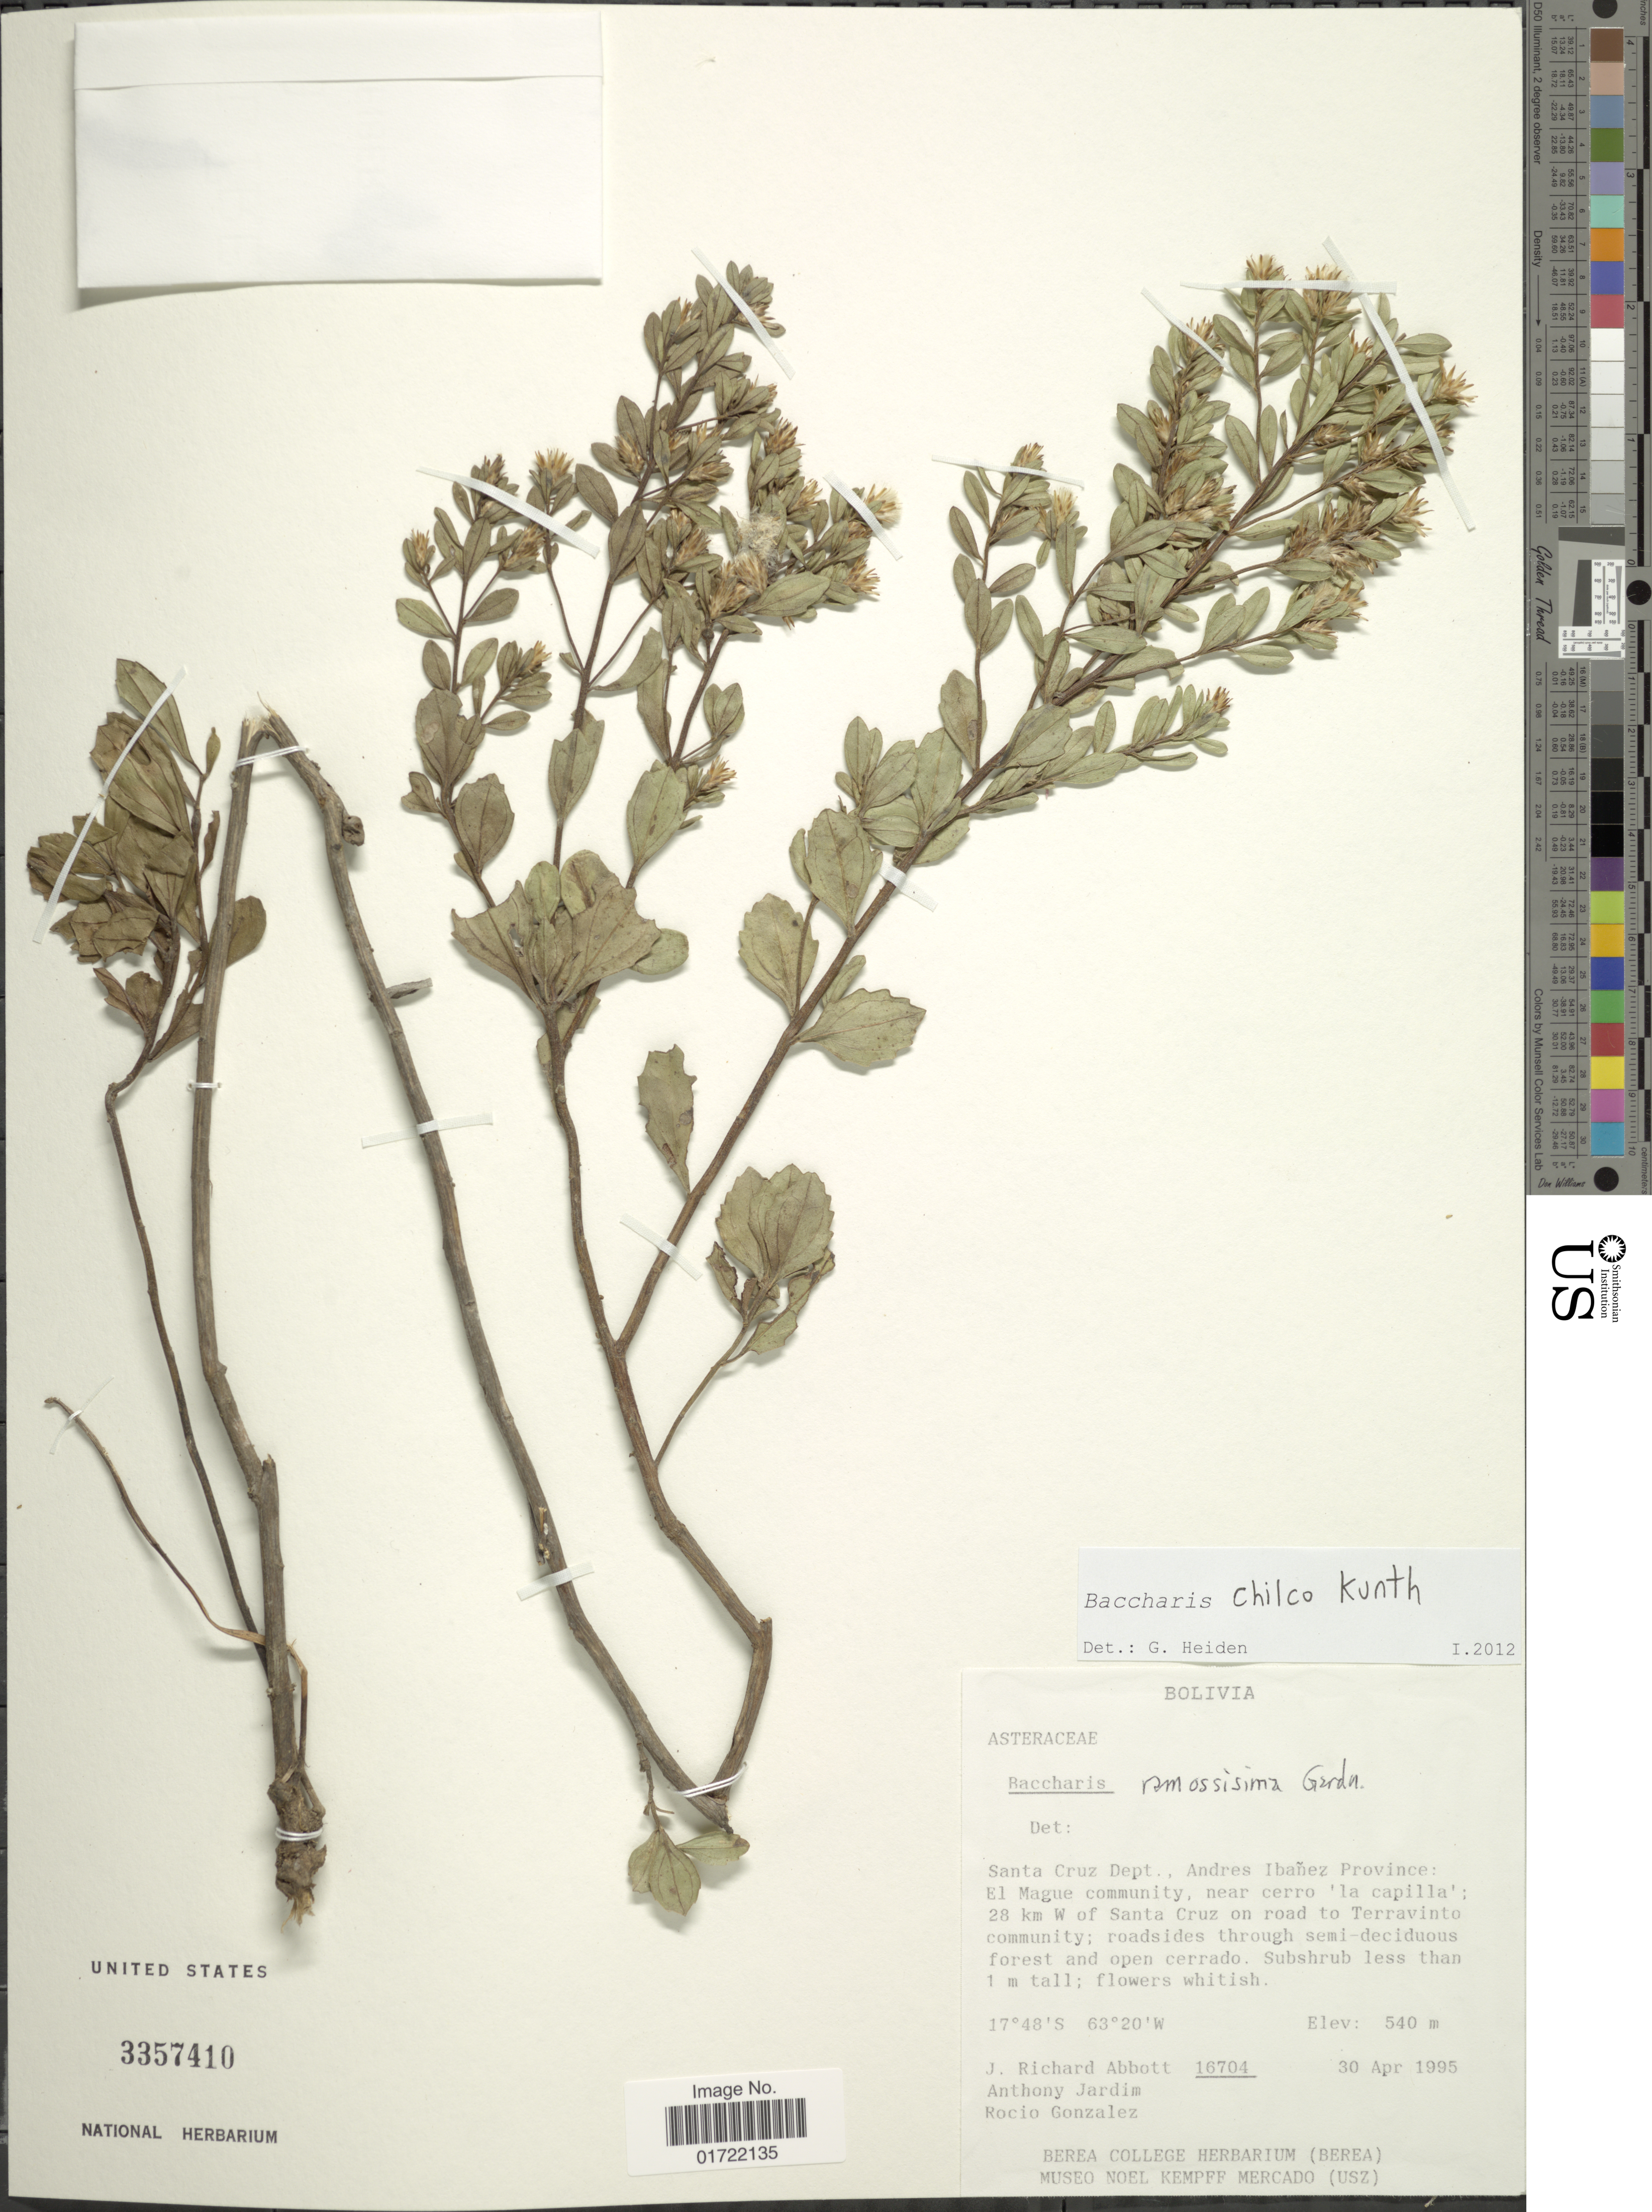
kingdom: Plantae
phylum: Tracheophyta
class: Magnoliopsida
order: Asterales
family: Asteraceae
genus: Baccharis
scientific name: Baccharis chilco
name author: Kunth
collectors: J. R. Abbott, A. Jardim & R. González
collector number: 16704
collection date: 1995-04-30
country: Bolivia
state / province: Santa Cruz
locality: Santa Cruz Dept., Andres Ibañez Province; El Mague commuity, near cerro "la capilla": 28 km W of Santa Cruz on road to Terravinto community: roadsides through semi-deciduous forest and open cerrado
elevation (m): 540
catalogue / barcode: US 3357410